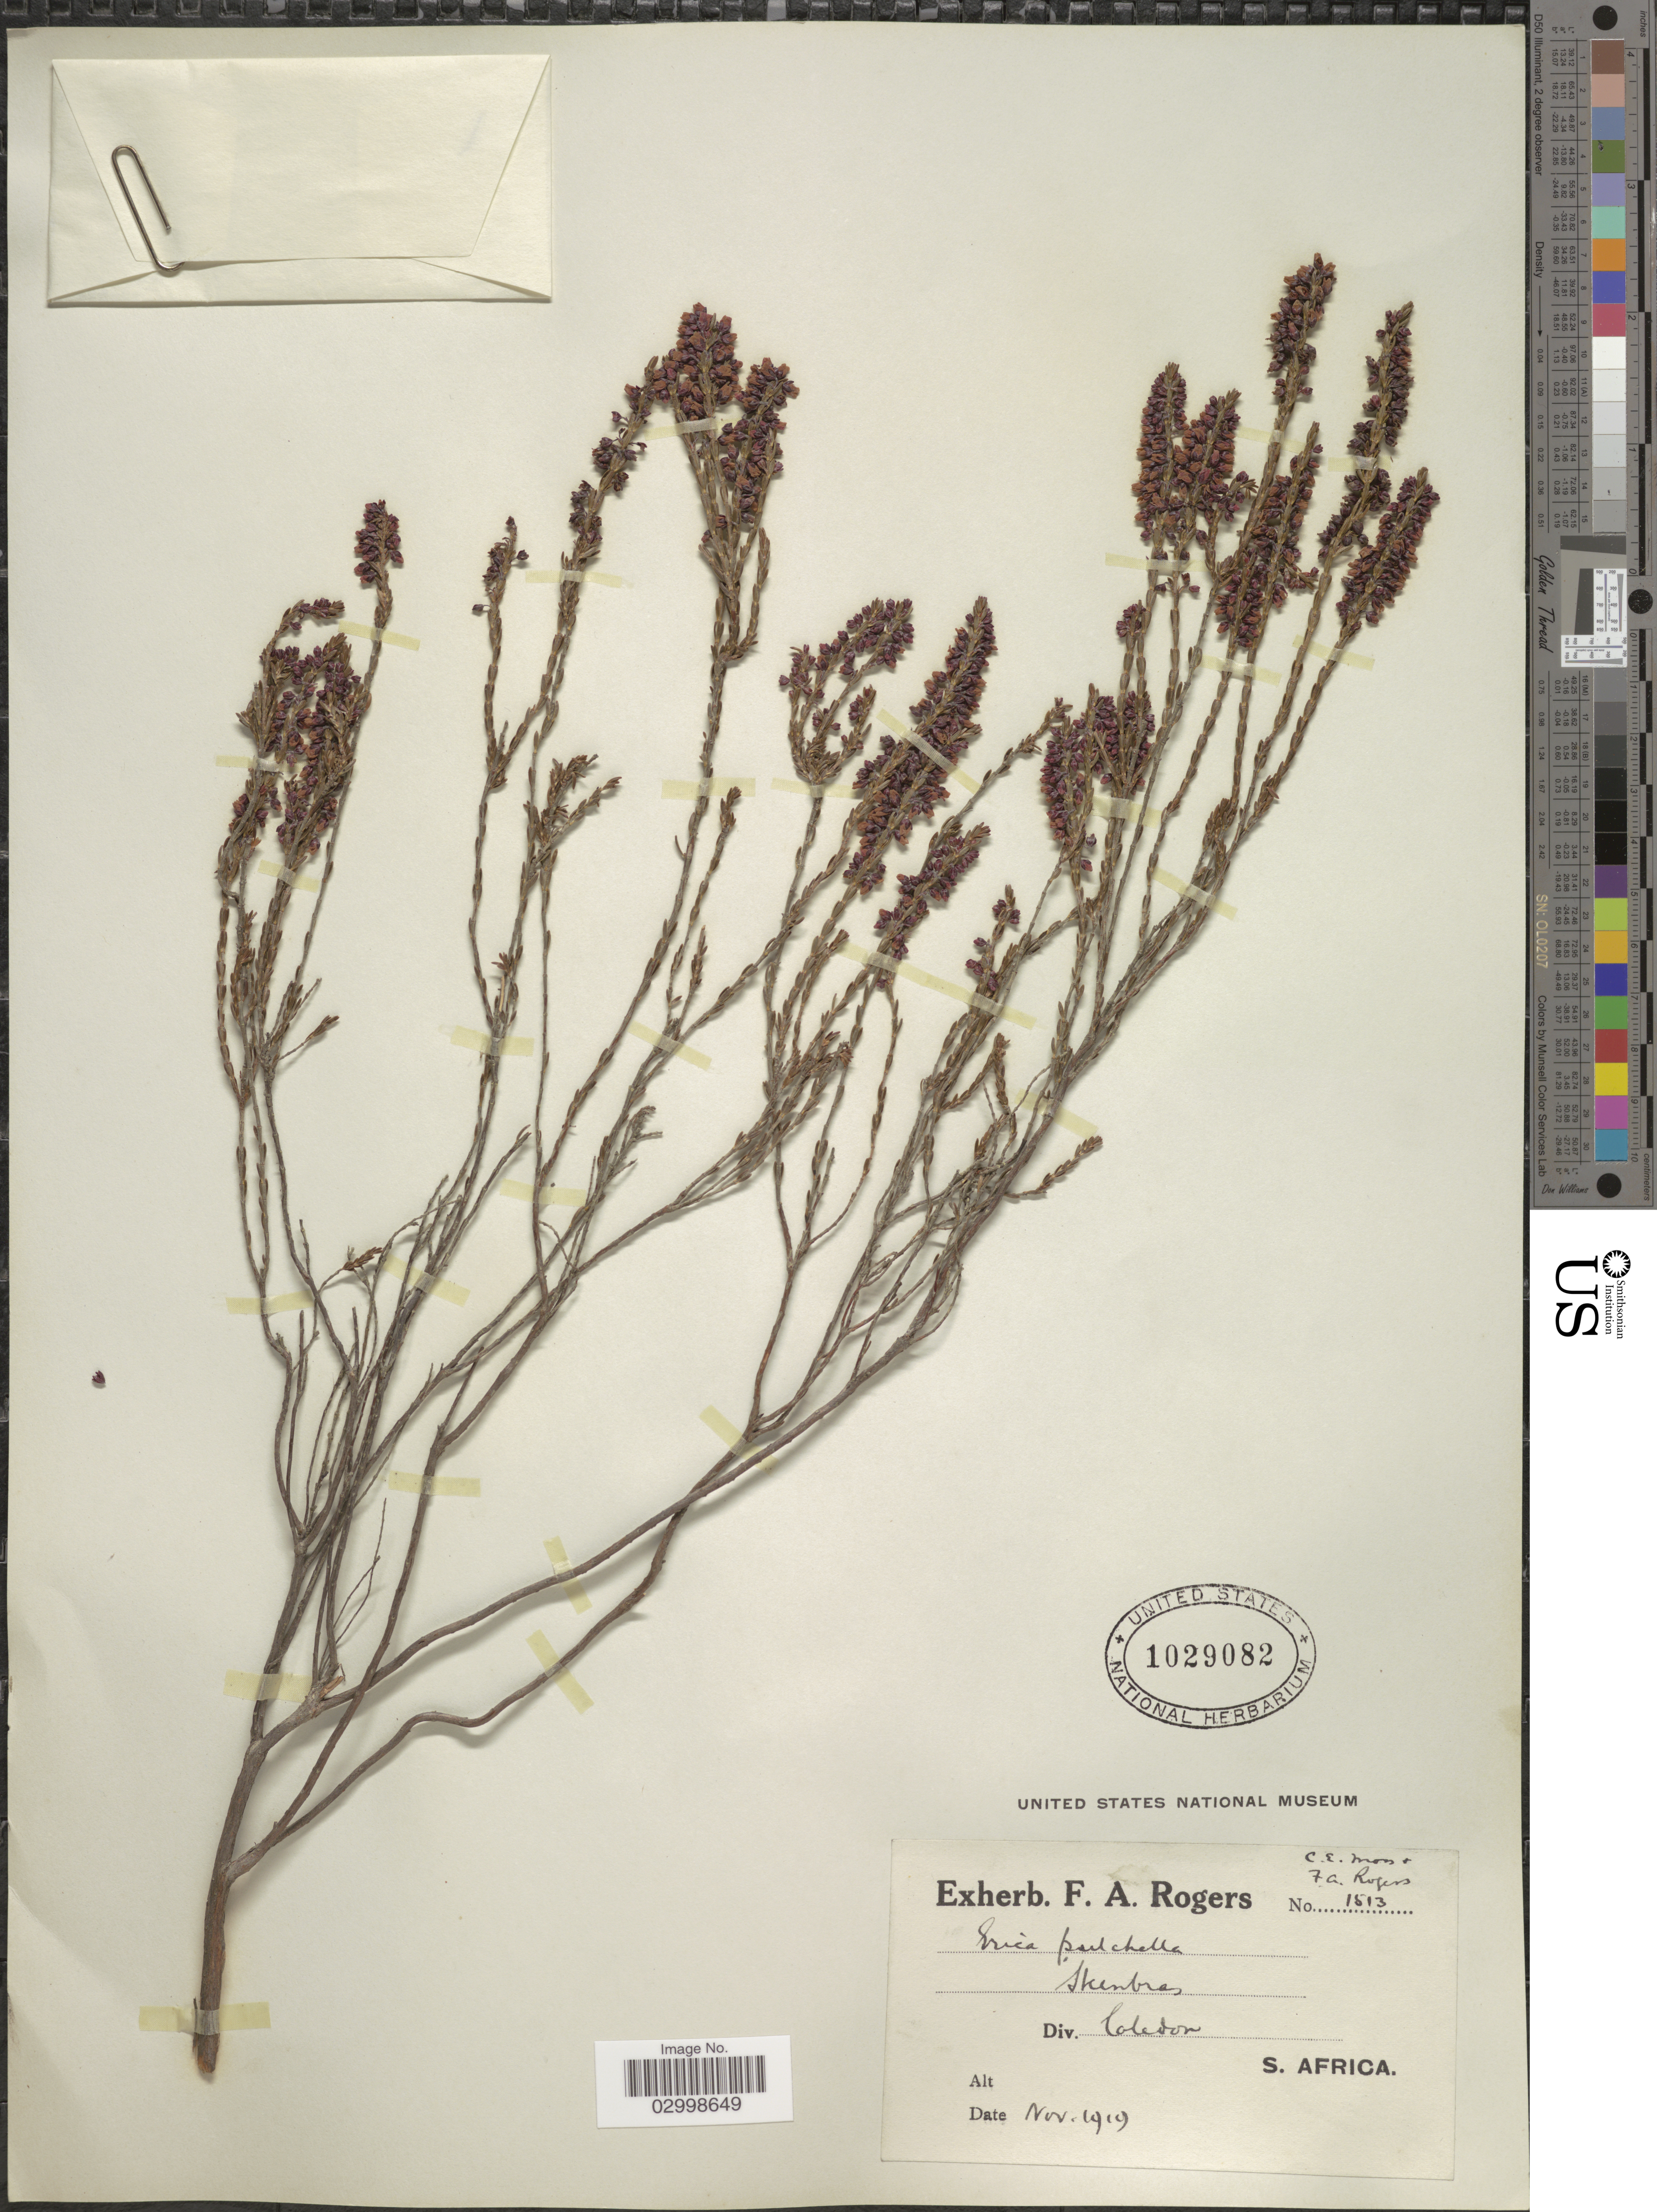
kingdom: Plantae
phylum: Tracheophyta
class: Magnoliopsida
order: Ericales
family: Ericaceae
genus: Erica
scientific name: Erica pulchella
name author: Houtt.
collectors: ex herb. F. A. Rogers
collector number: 1513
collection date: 1919-11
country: South Africa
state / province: Western Cape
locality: Steenbras, Div. Caledon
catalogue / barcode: US 1029082